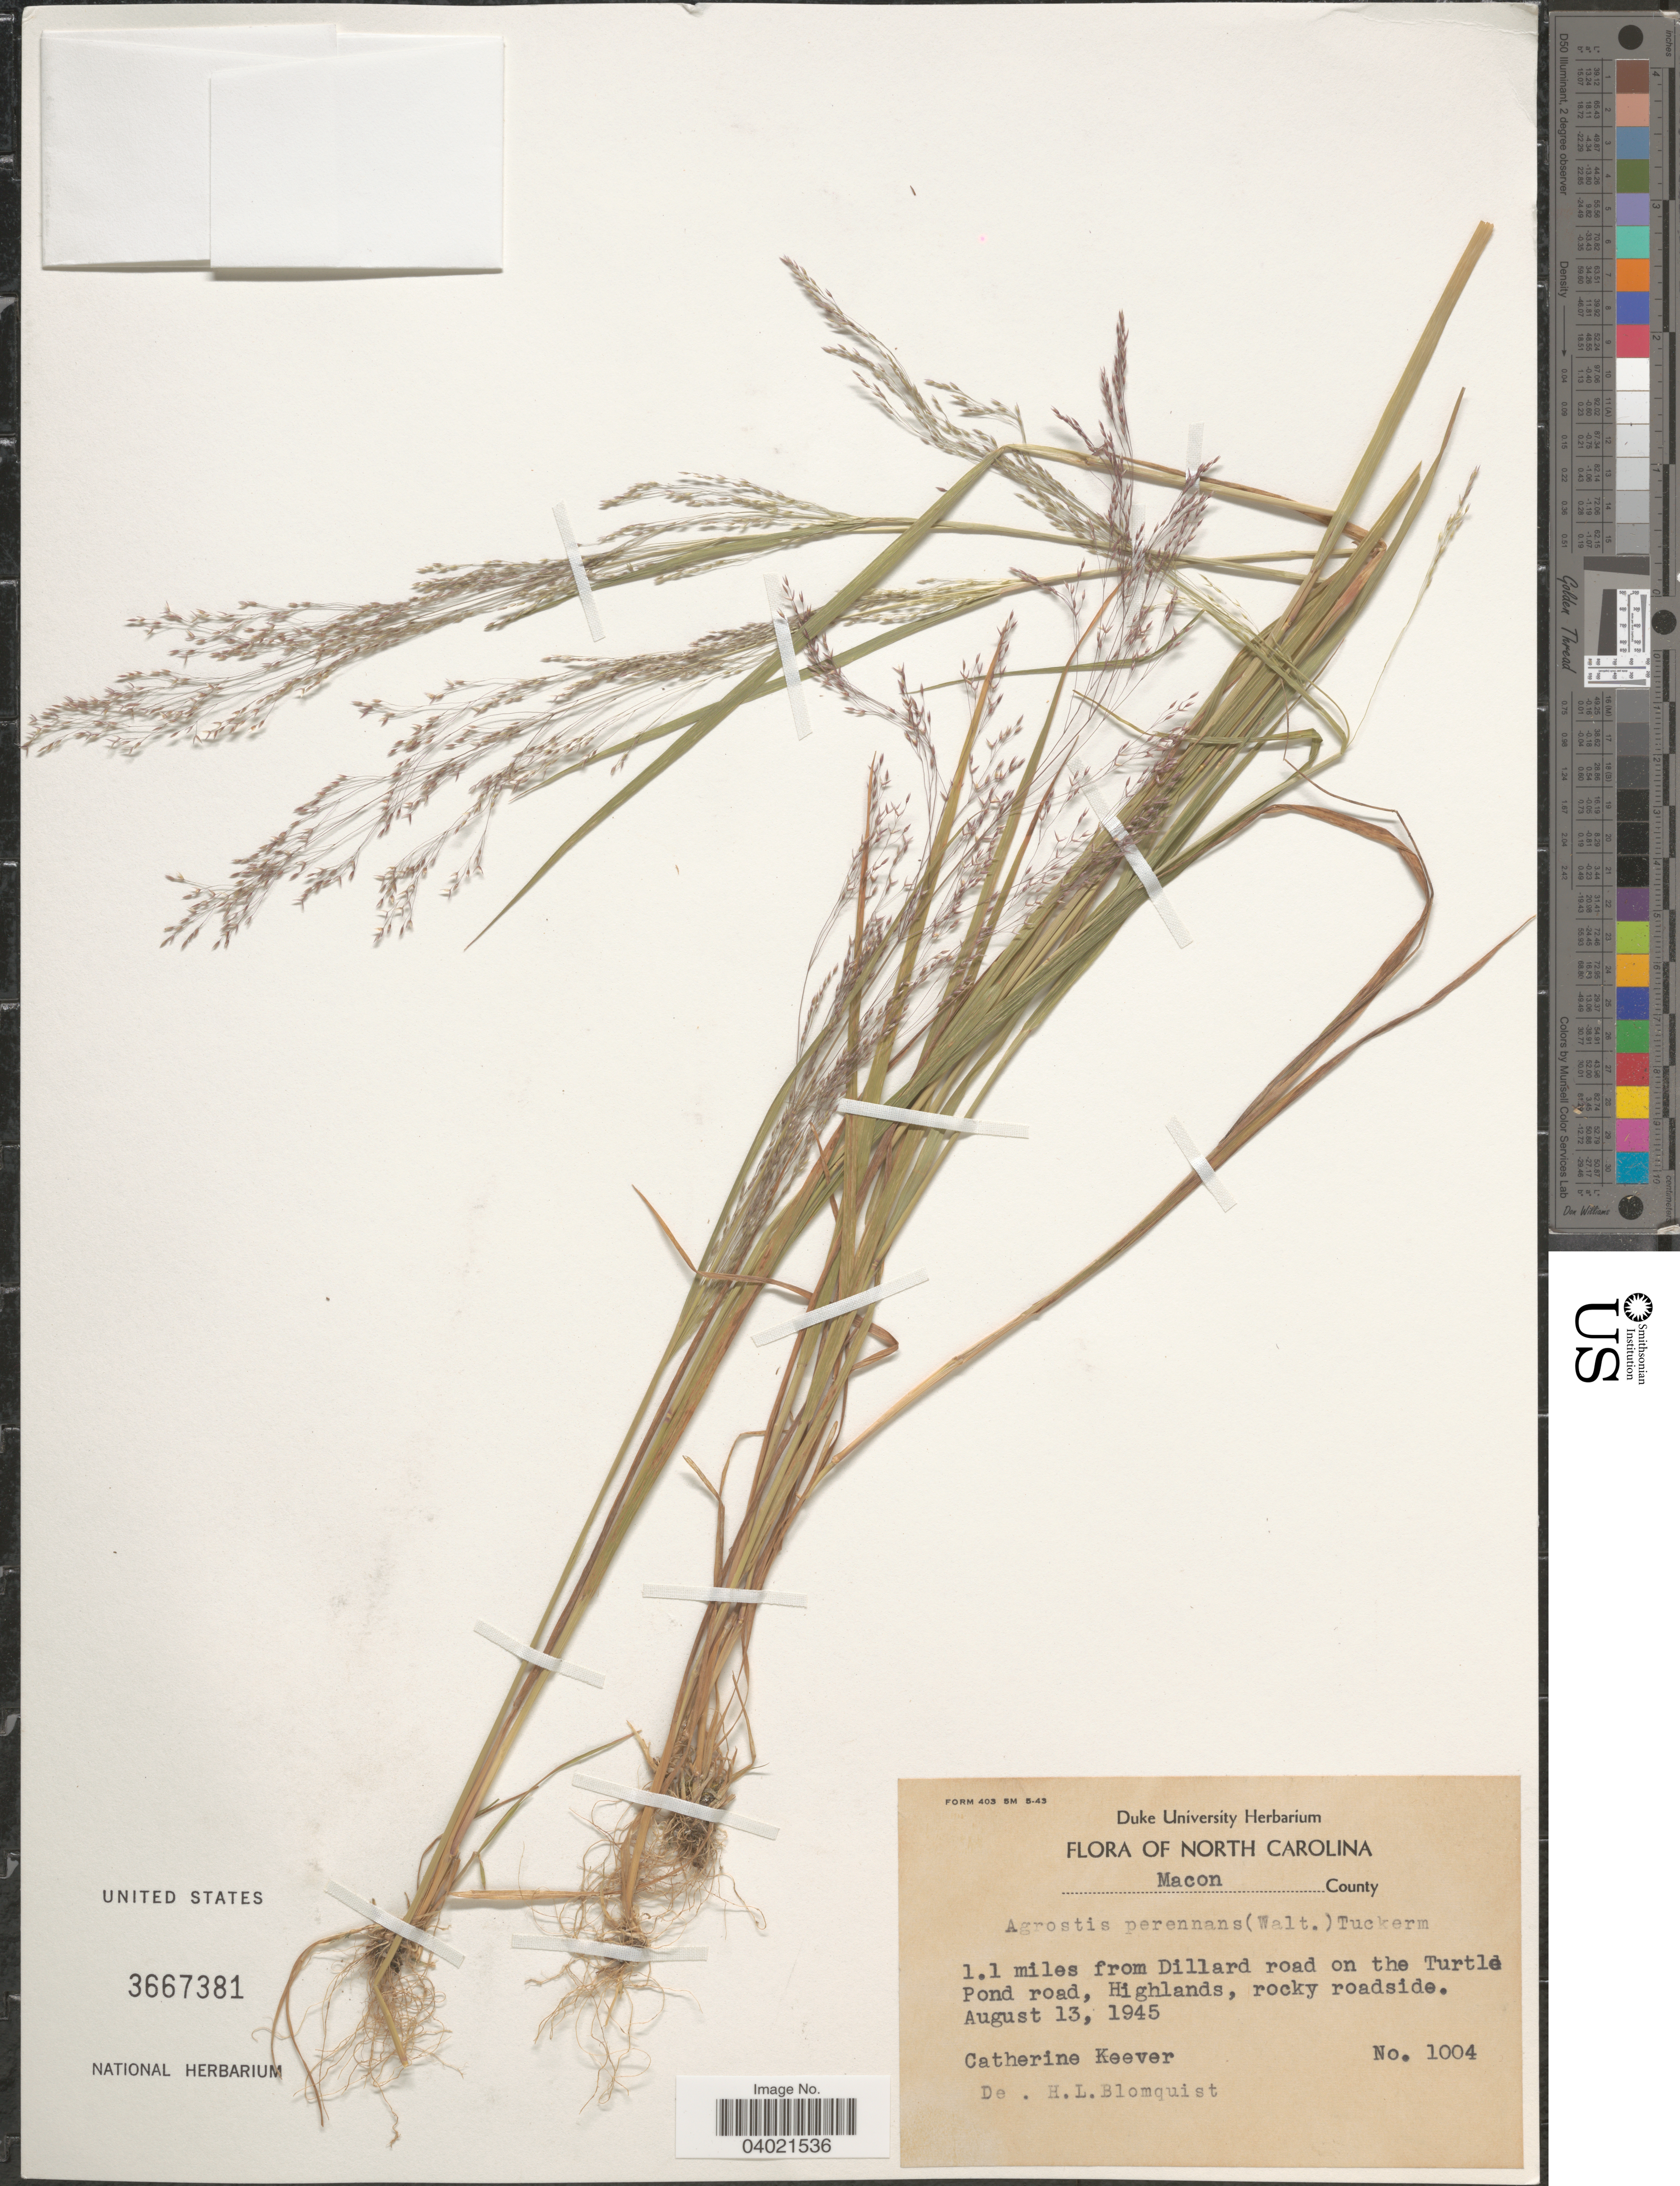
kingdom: Plantae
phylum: Tracheophyta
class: Liliopsida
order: Poales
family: Poaceae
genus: Agrostis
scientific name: Agrostis perennans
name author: (Walter) Tuck.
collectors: C. Keever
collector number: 1004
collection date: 1945-08-13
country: United States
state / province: North Carolina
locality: Macon County. 1.1 miles from Dillard road on the Turtle Pond road, Highlands, rocky roadside.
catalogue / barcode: US 3667381